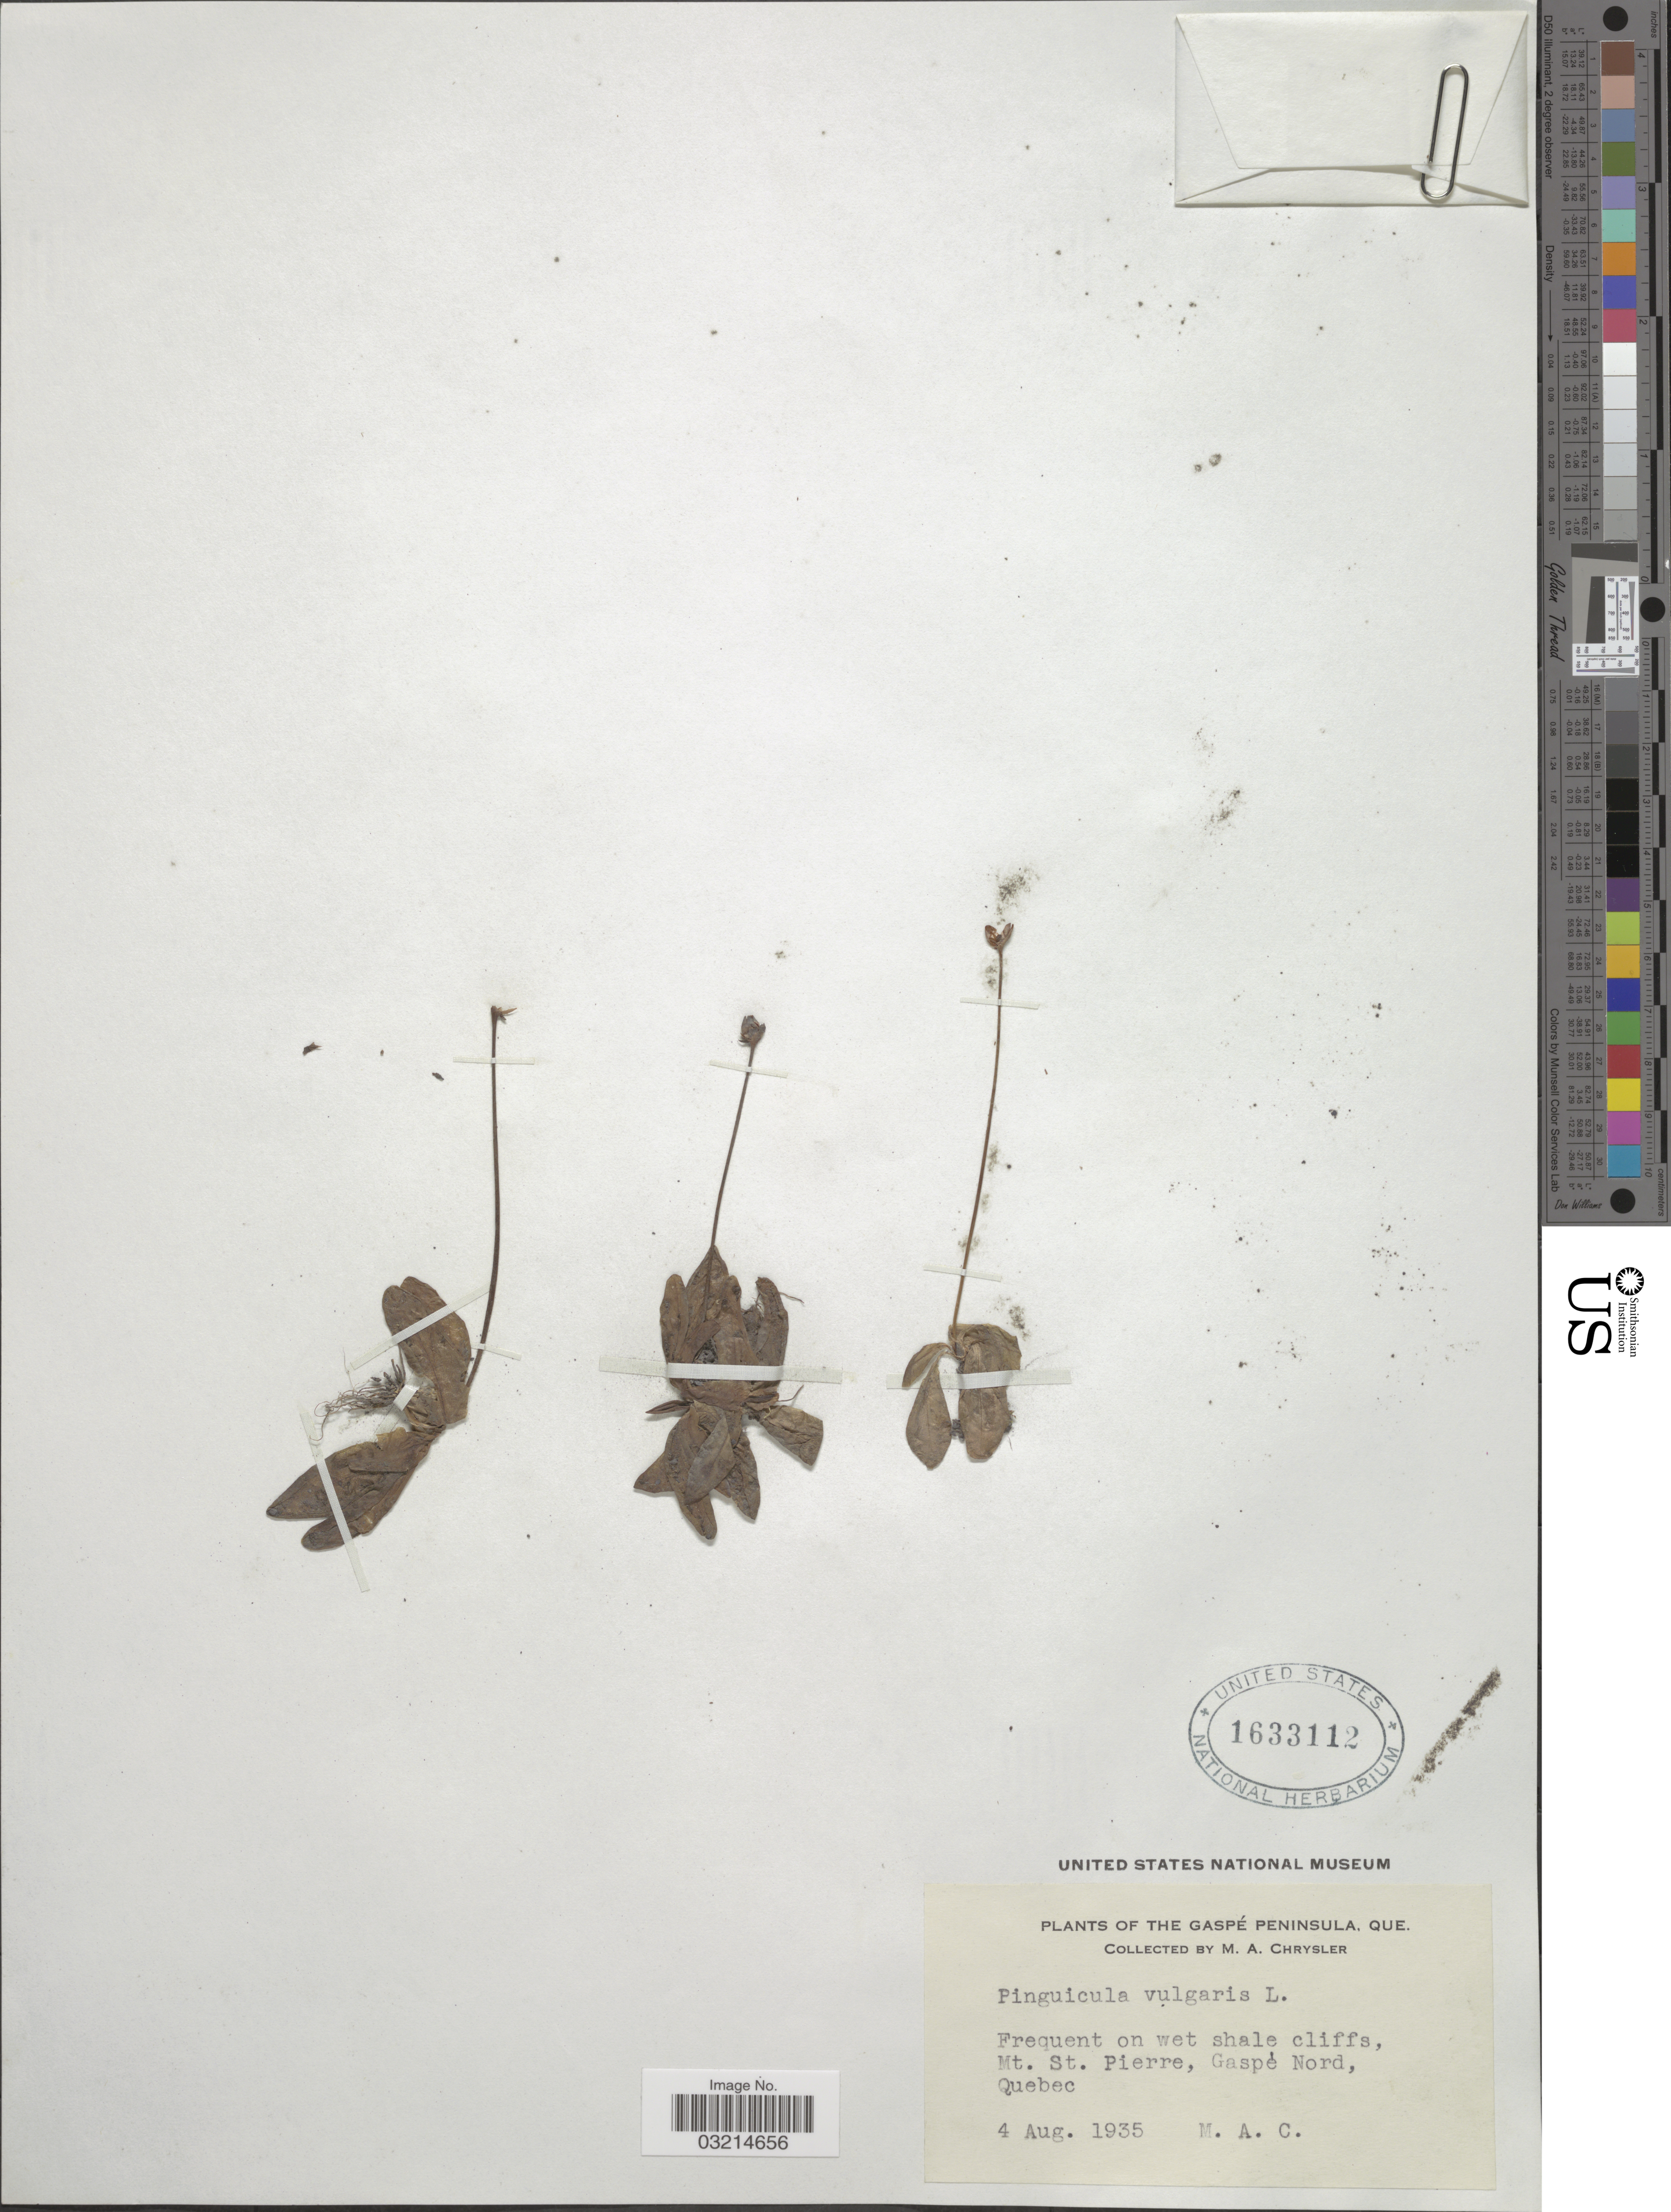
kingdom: Plantae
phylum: Tracheophyta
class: Magnoliopsida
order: Lamiales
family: Lentibulariaceae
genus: Pinguicula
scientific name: Pinguicula vulgaris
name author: L.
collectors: M. Chrysler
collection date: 1935-08-04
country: Canada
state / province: Quebec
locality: The Gaspé Peninsula, Frequent on wet shale cliffs, Mt. St. Pierre, Gaspé Nord.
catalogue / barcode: US 1633112